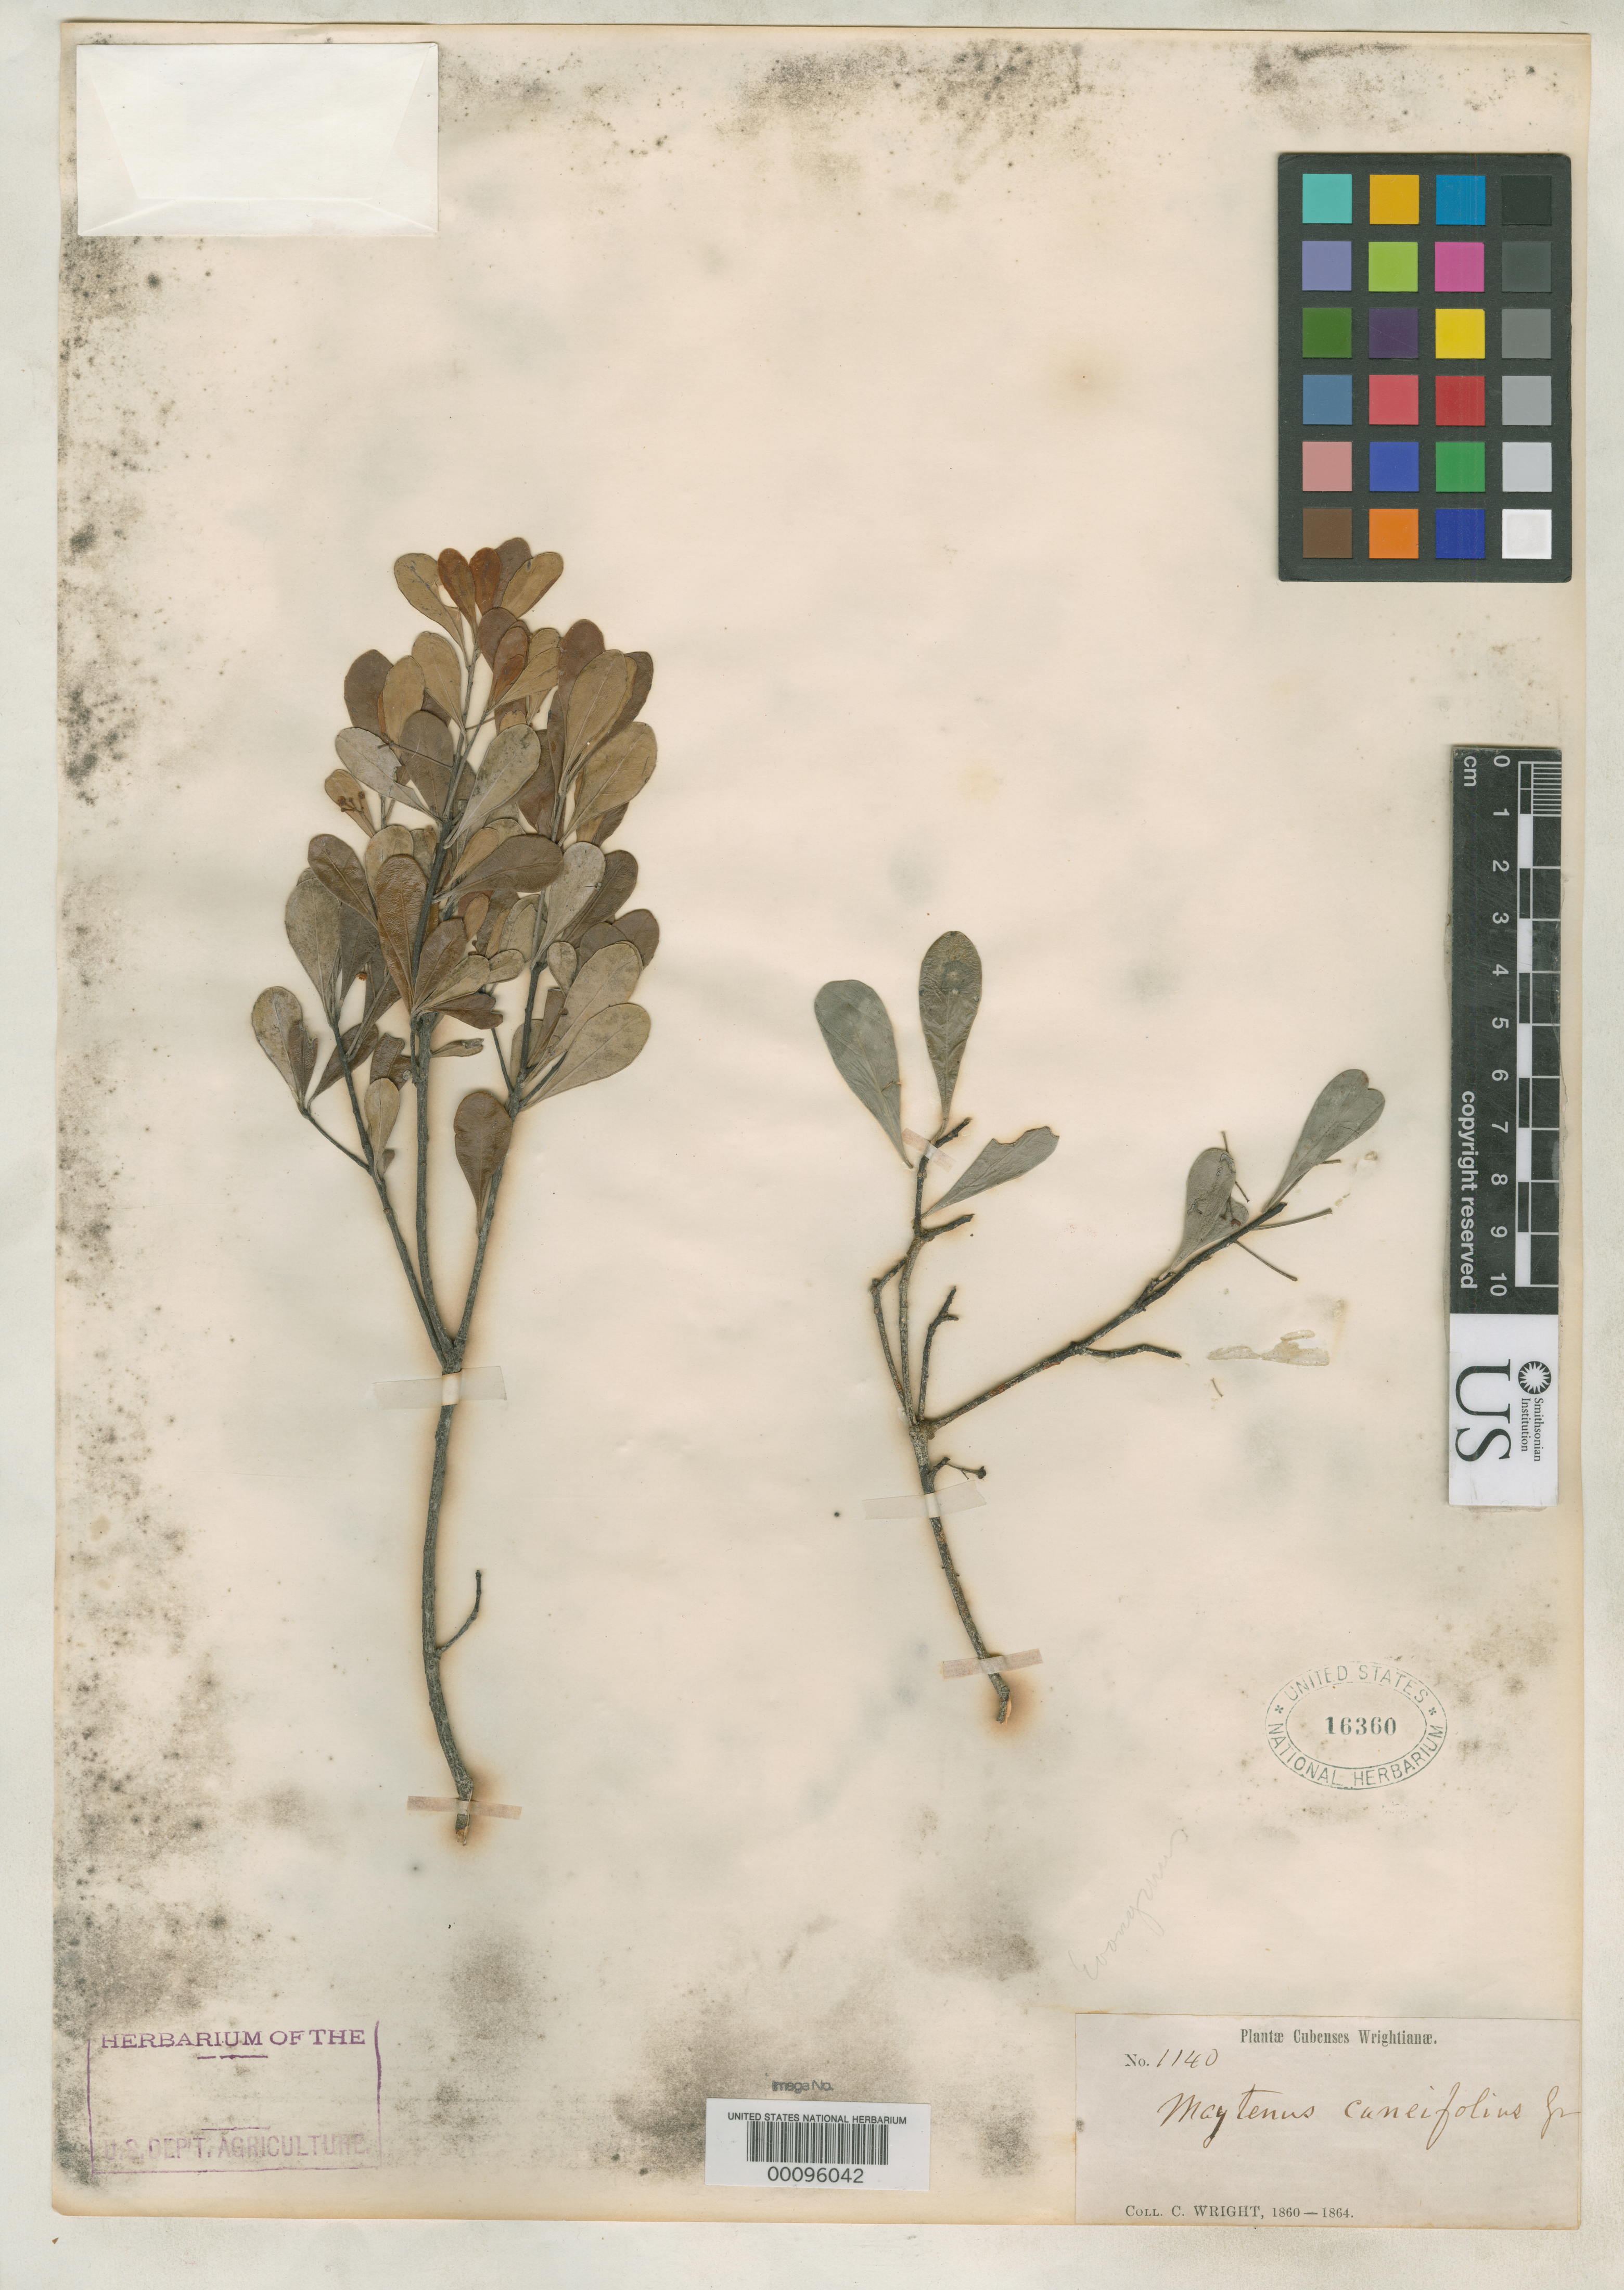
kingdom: Plantae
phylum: Tracheophyta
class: Magnoliopsida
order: Celastrales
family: Celastraceae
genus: Euonymus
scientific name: Euonymus cuneifolius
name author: C. Wright ex Griseb.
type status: Type Collection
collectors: C. Wright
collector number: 1140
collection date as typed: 1860 to -- --- 1864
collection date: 1860/1864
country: Cuba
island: Greater Antilles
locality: Near Monte Verde.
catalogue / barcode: US 16360